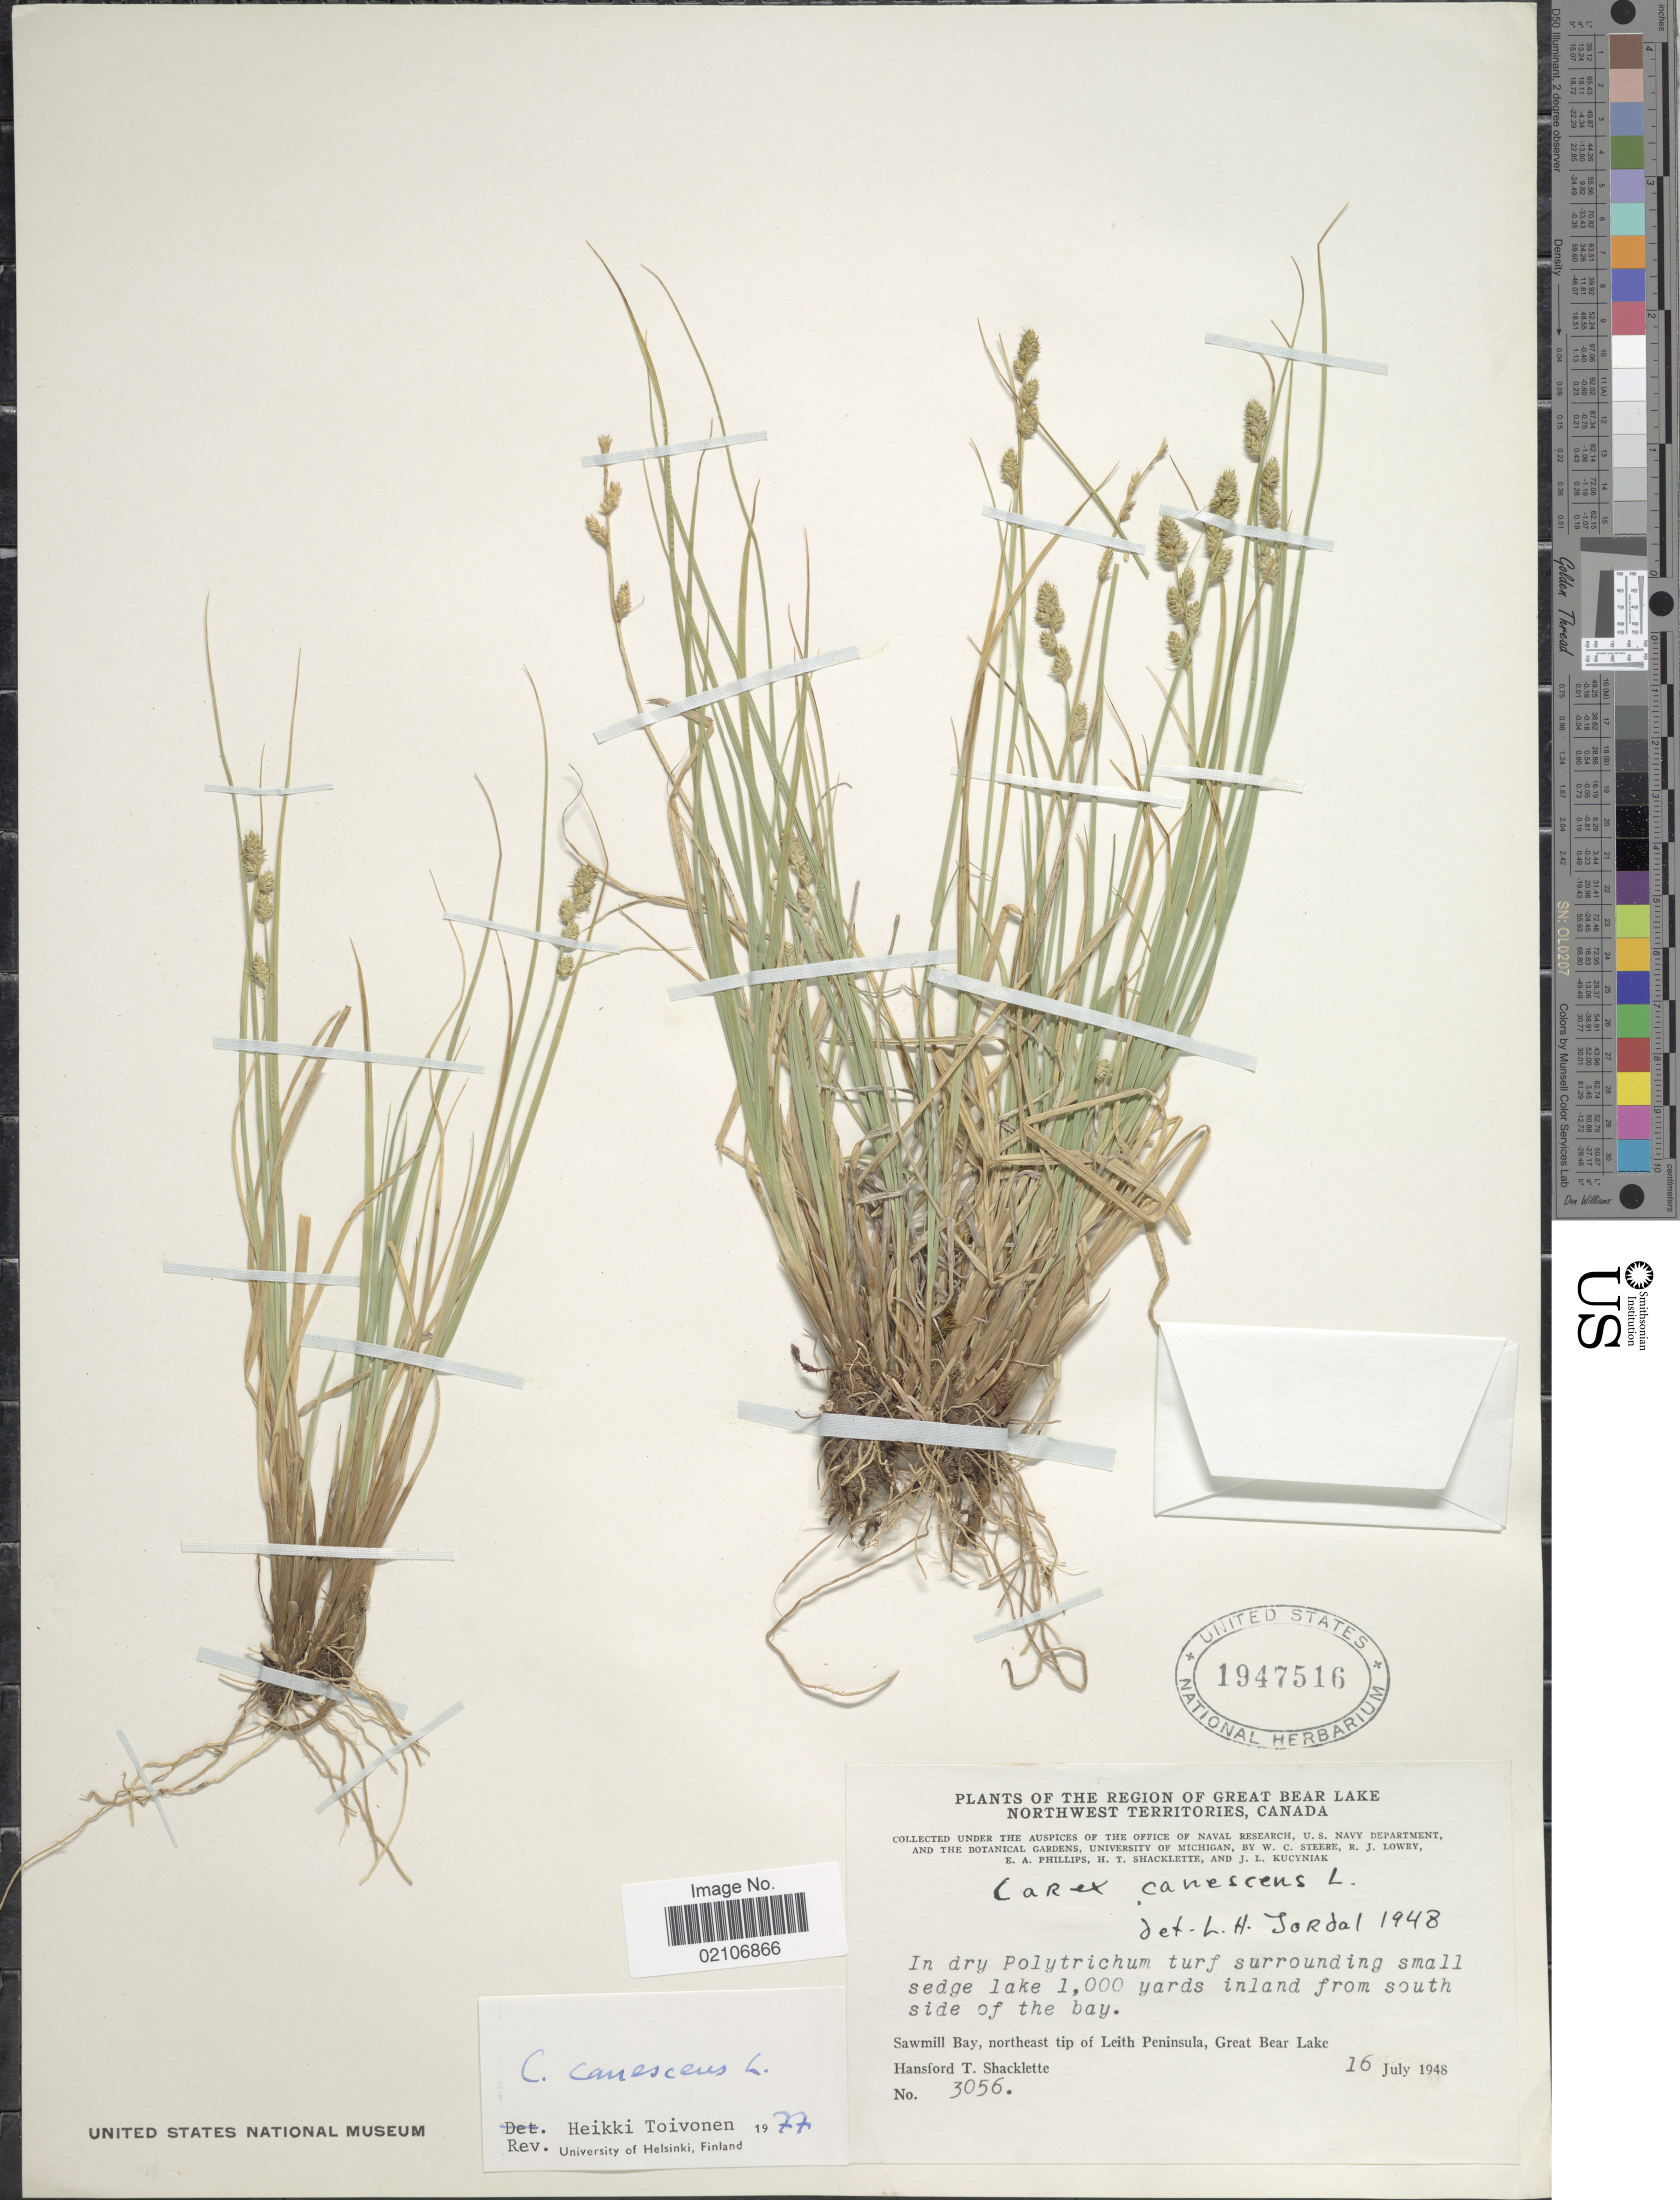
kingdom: Plantae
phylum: Tracheophyta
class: Liliopsida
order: Poales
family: Cyperaceae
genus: Carex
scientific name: Carex canescens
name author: L.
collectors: H. Schacklette, W. C. Steere, R. Lowry, E. Phillips & et al.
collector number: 3056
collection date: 1948-07-16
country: Canada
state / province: Northwest Territories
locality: Region of Great Bear Lake, Northwest Territitories, Canada. In dry Polytrichum turf surroundomh small sedge lake 1000 yards inland from south side of the bay. Swamill Bay, Northweast , northeast tip Leith of Peninsuala, Great Bear Lake.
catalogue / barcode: US 1947515